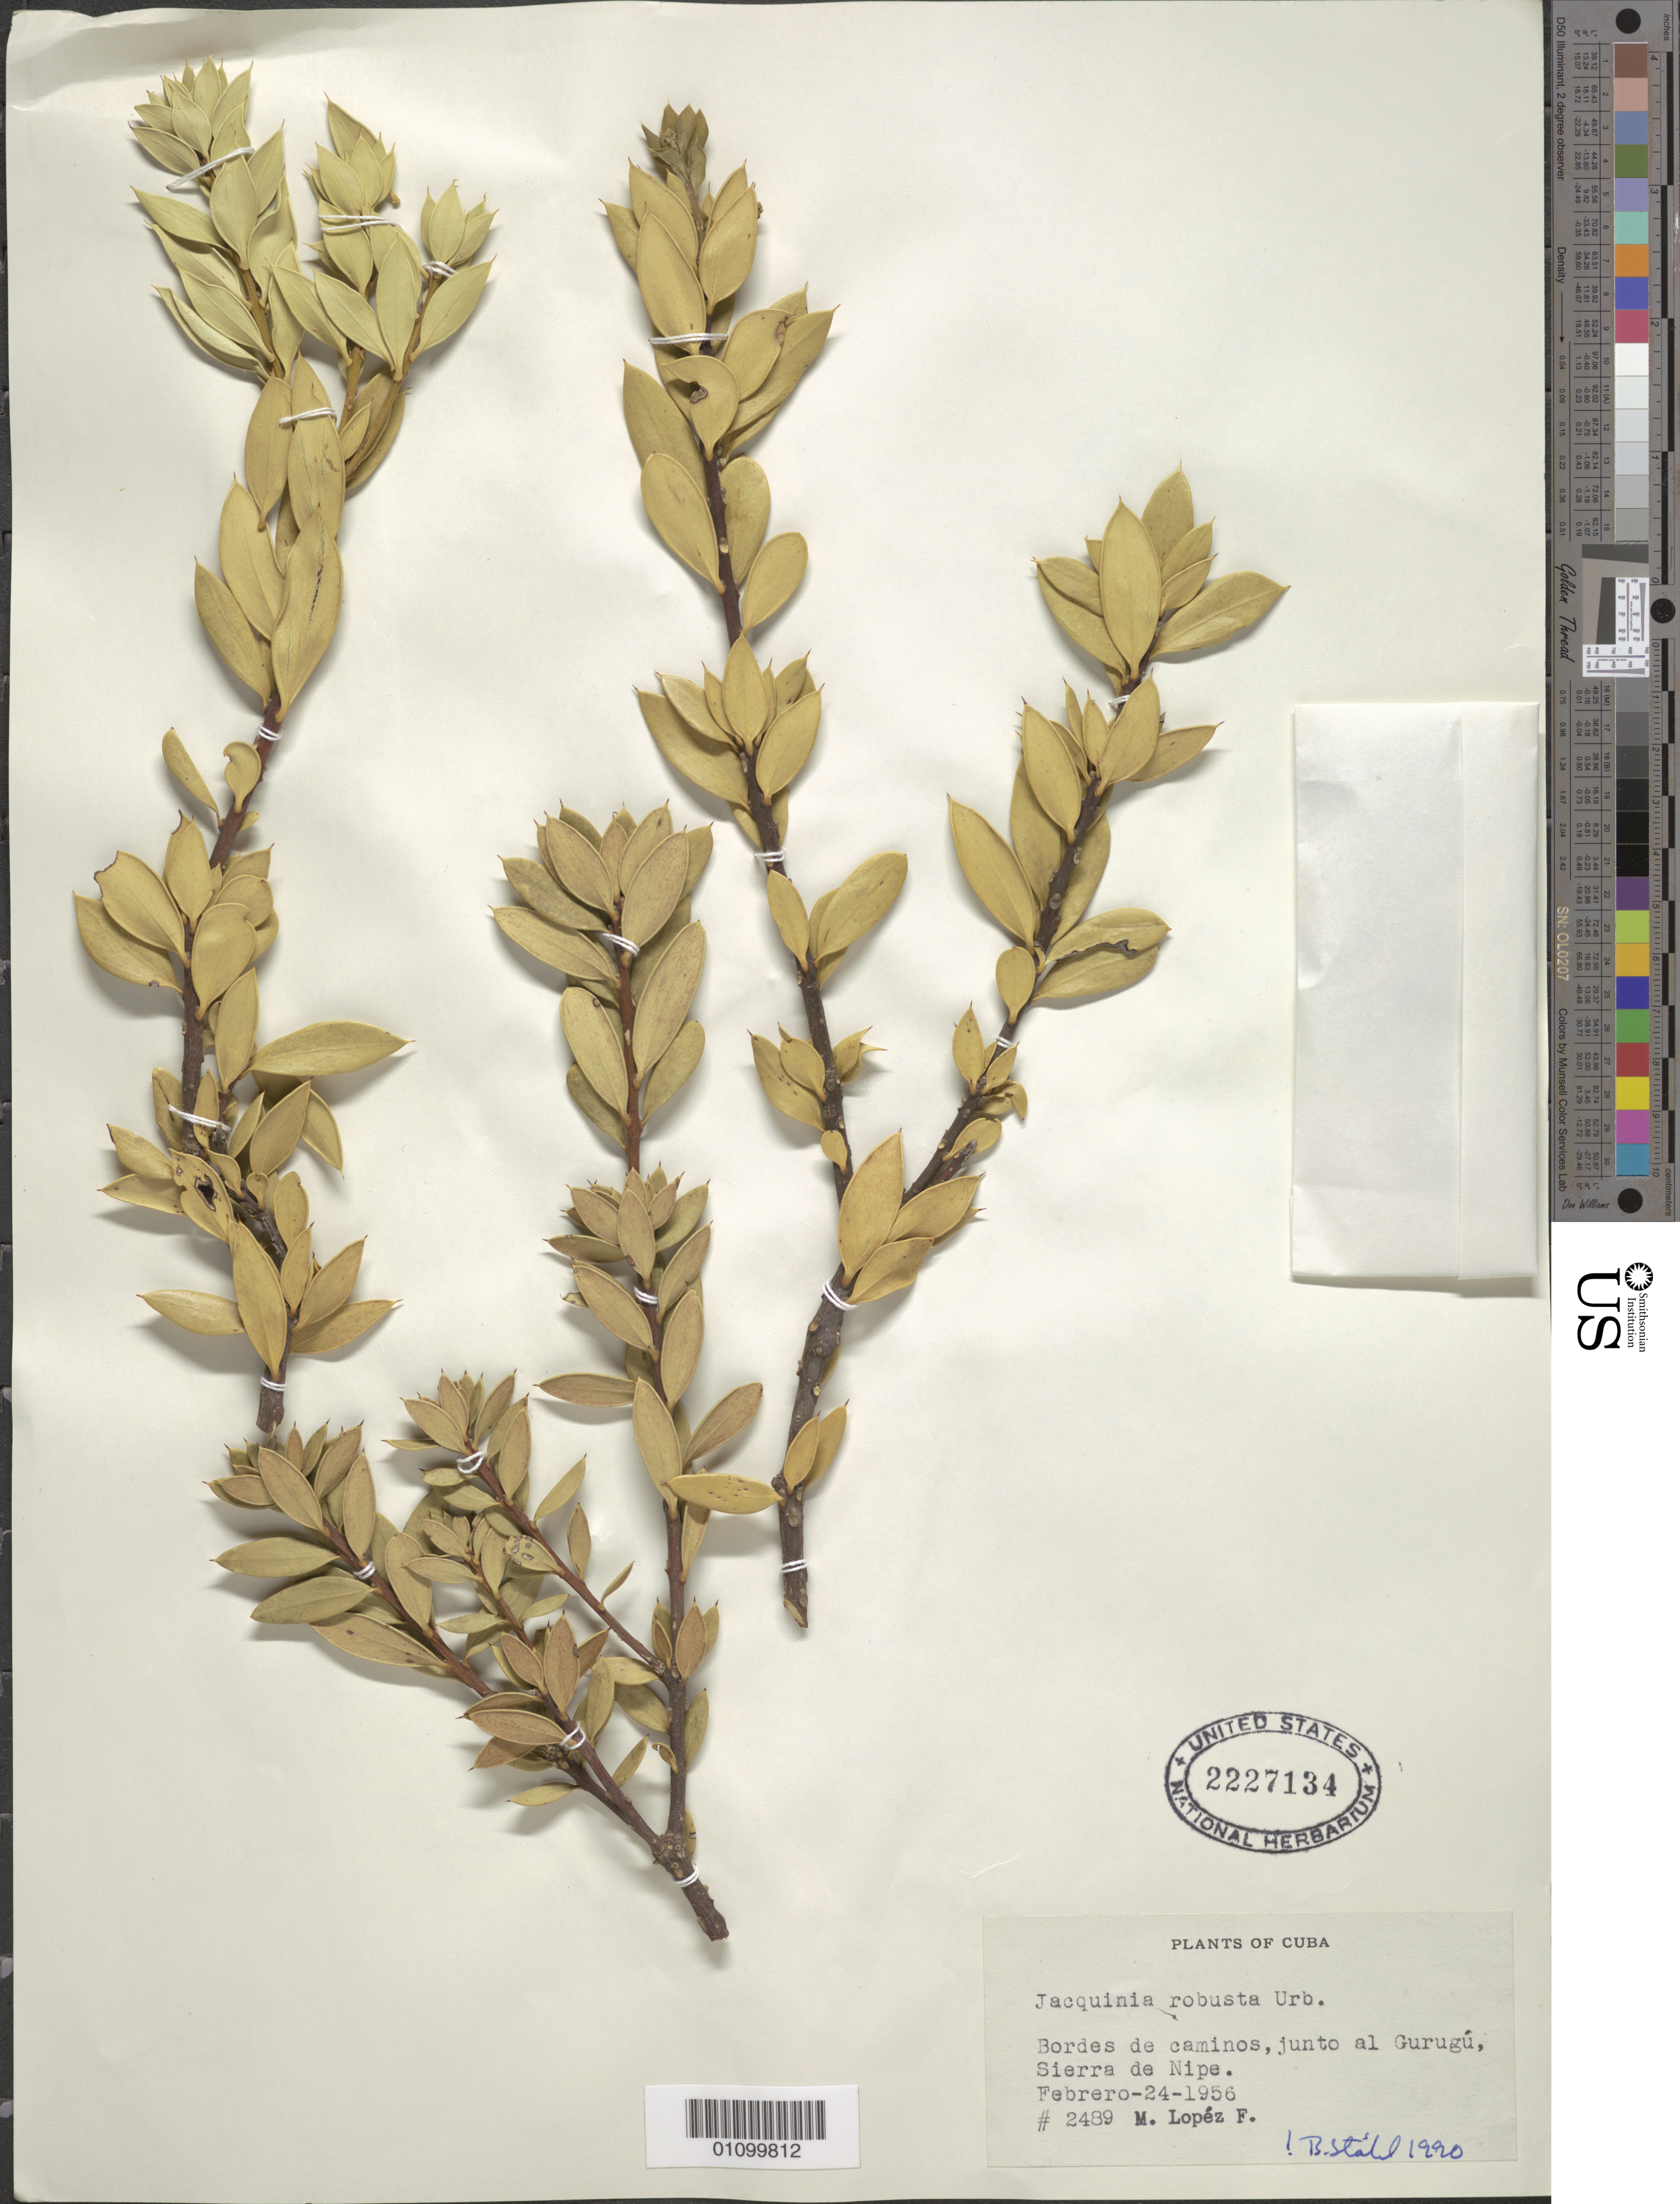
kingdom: Plantae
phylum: Tracheophyta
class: Magnoliopsida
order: Ericales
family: Primulaceae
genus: Jacquinia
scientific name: Jacquinia robusta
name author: Urb.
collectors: M. López Figueiras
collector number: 2489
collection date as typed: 24 Feb 1956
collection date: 1956-02-24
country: Cuba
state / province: Holguín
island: Cuba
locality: Bordes de caminos, junto al Gurugu, Sierra de Nipe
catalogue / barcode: US 2227134